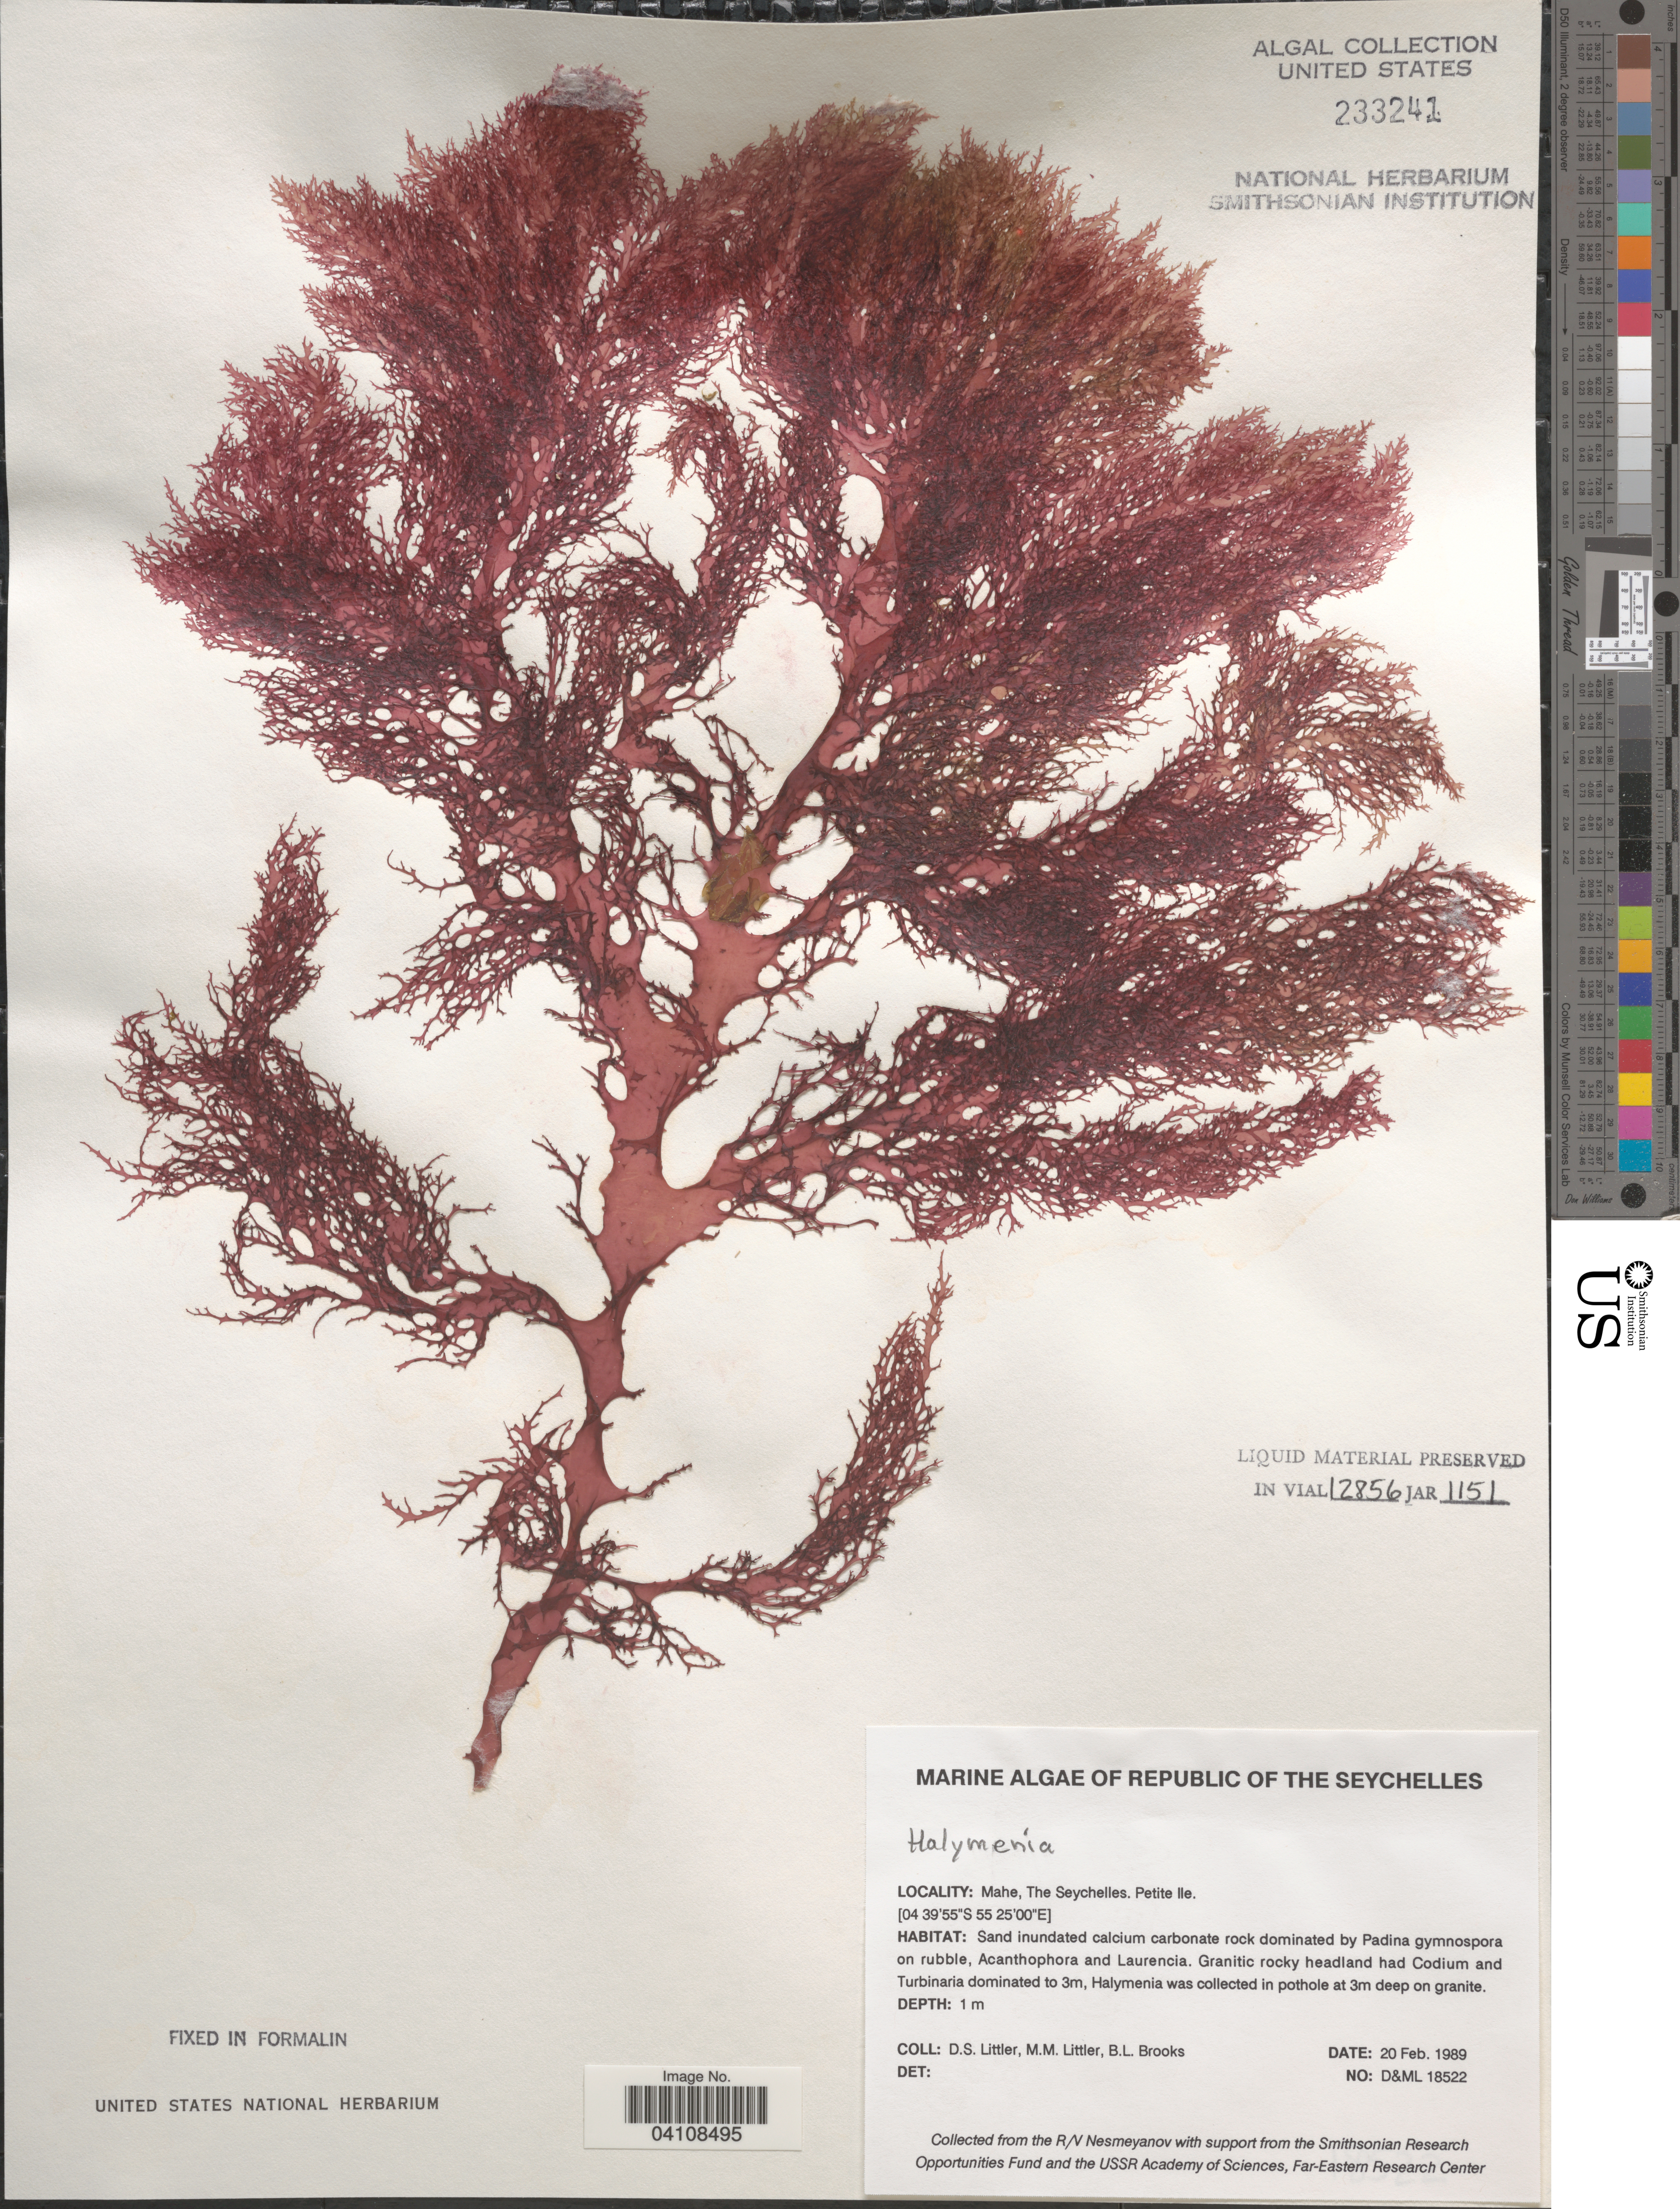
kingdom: Plantae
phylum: Rhodophyta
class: Florideophyceae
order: Halymeniales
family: Halymeniaceae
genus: Halymenia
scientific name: Halymenia sp.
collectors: D. S. Littler & B. Brooks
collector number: D&ML18522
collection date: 1989-02-20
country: Seychelles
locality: Republic of The Seychelles. Mahe. Petite Ile.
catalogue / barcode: US 233241